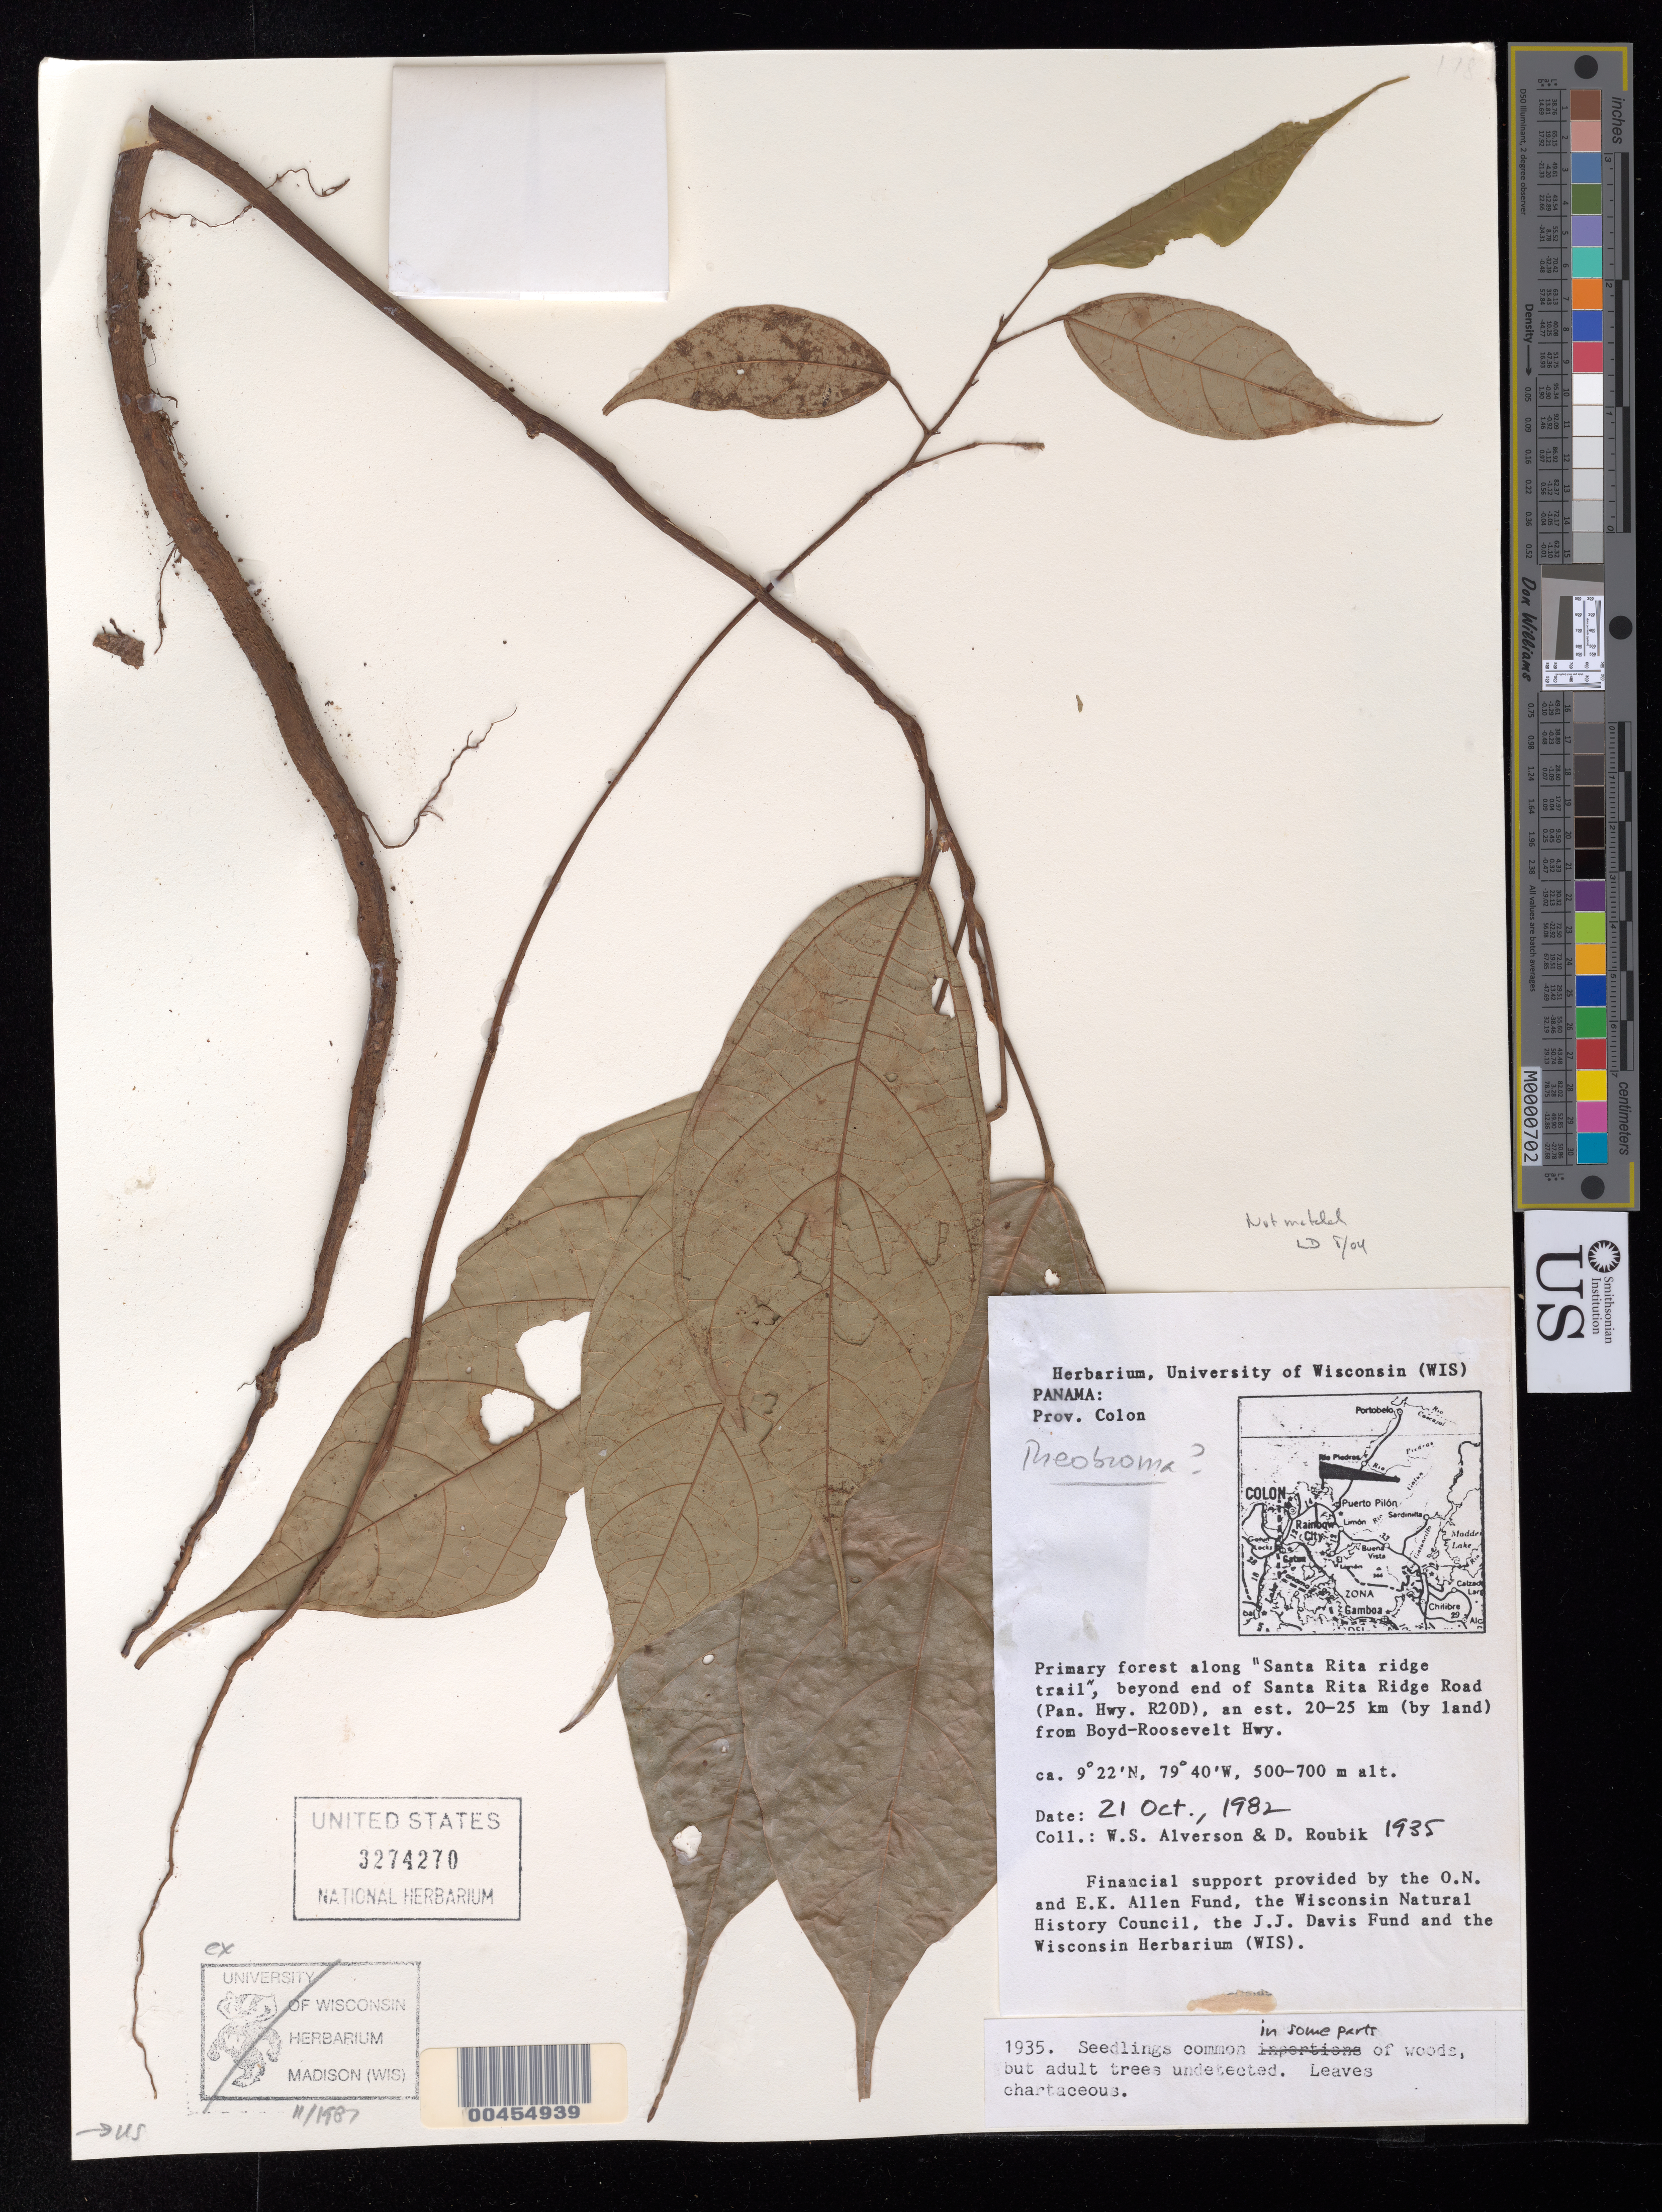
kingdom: Plantae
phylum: Tracheophyta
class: Magnoliopsida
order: Malvales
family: Malvaceae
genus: Theobroma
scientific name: Theobroma glaucum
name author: H. Karst.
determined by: Dorr, Laurence J., Curator (BOT), Smithsonian Institution - National Museum of Natural History (UNITED STATES)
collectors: W. S. Alverson & D. Roubik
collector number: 1935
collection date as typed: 21 Oct 1982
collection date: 1982-10-21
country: Panama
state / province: Colón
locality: "Santa Rita ridge Trail"; beyond end of Santa Rita Ridge Road. (Pan. Hwy, R20D), an est. 20-25 km (by land) from Boyd-Roosevelt Rd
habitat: Primary forest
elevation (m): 500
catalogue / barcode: US 3274270